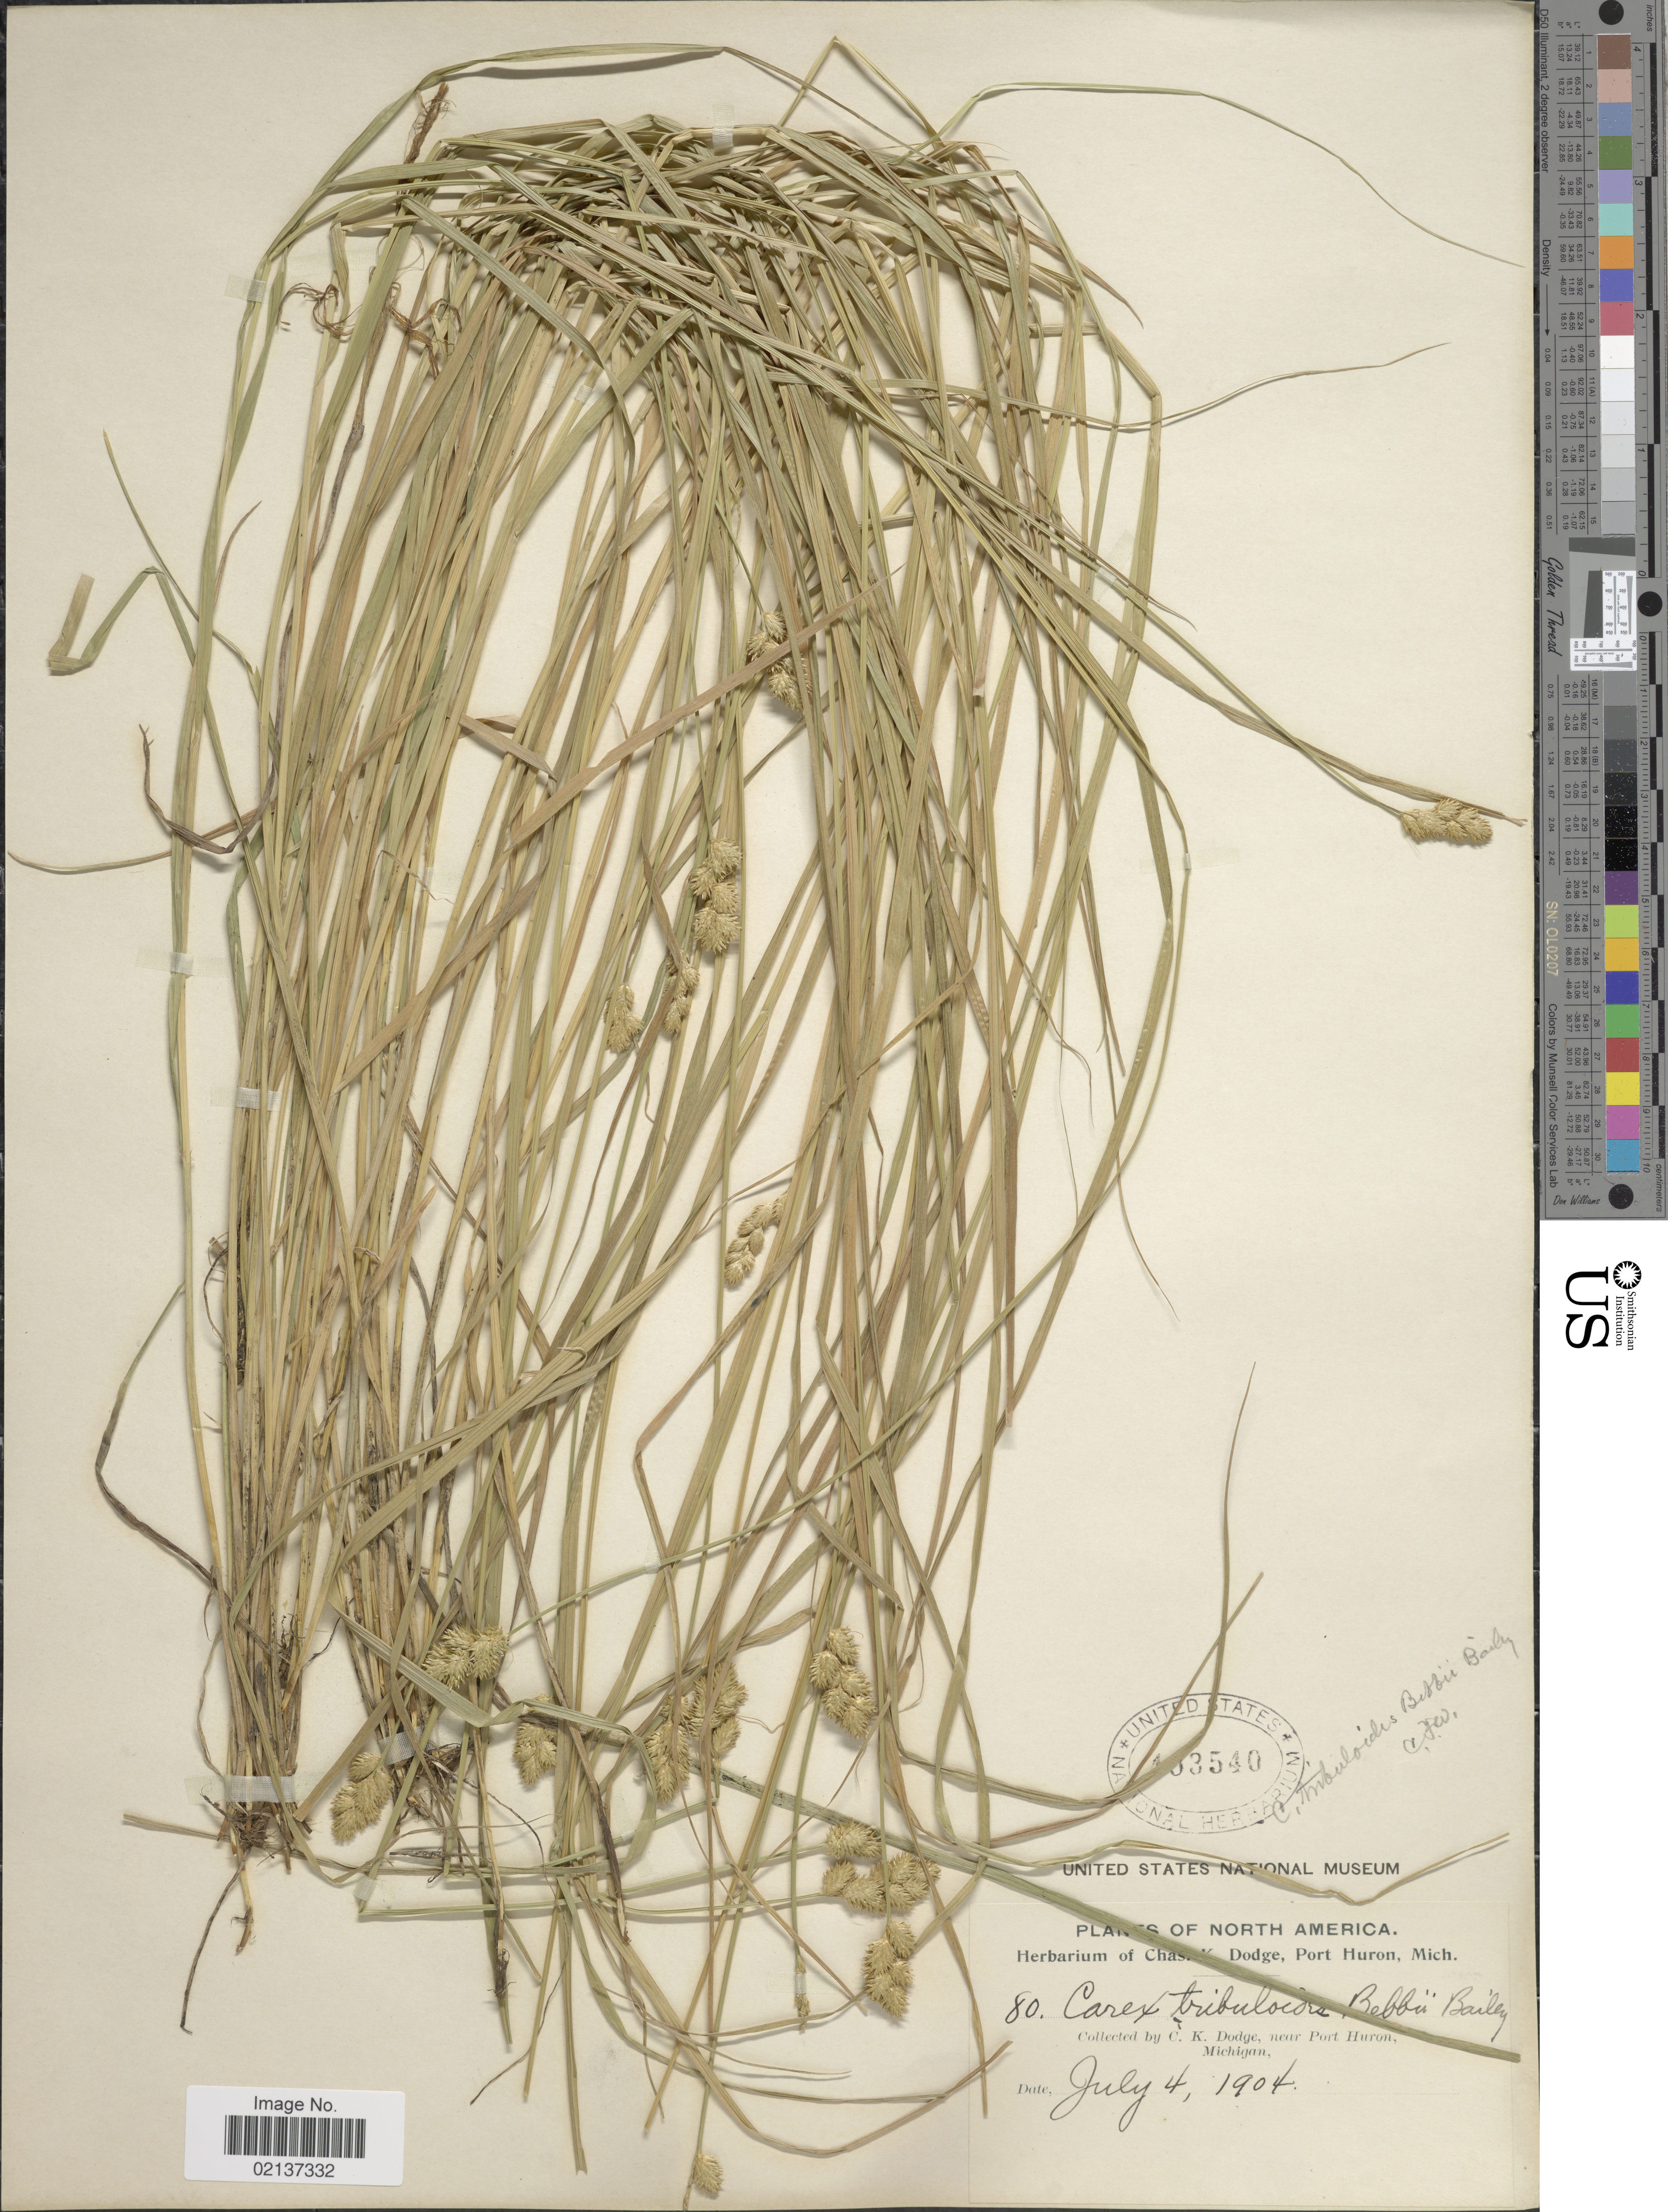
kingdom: Plantae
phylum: Tracheophyta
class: Liliopsida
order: Poales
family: Cyperaceae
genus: Carex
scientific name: Carex bebbii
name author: (L.H. Bailey) Olney ex Fernald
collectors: C. K. Dodge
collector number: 80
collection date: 1904-07-04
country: United States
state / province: Michigan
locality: Near Port Huron